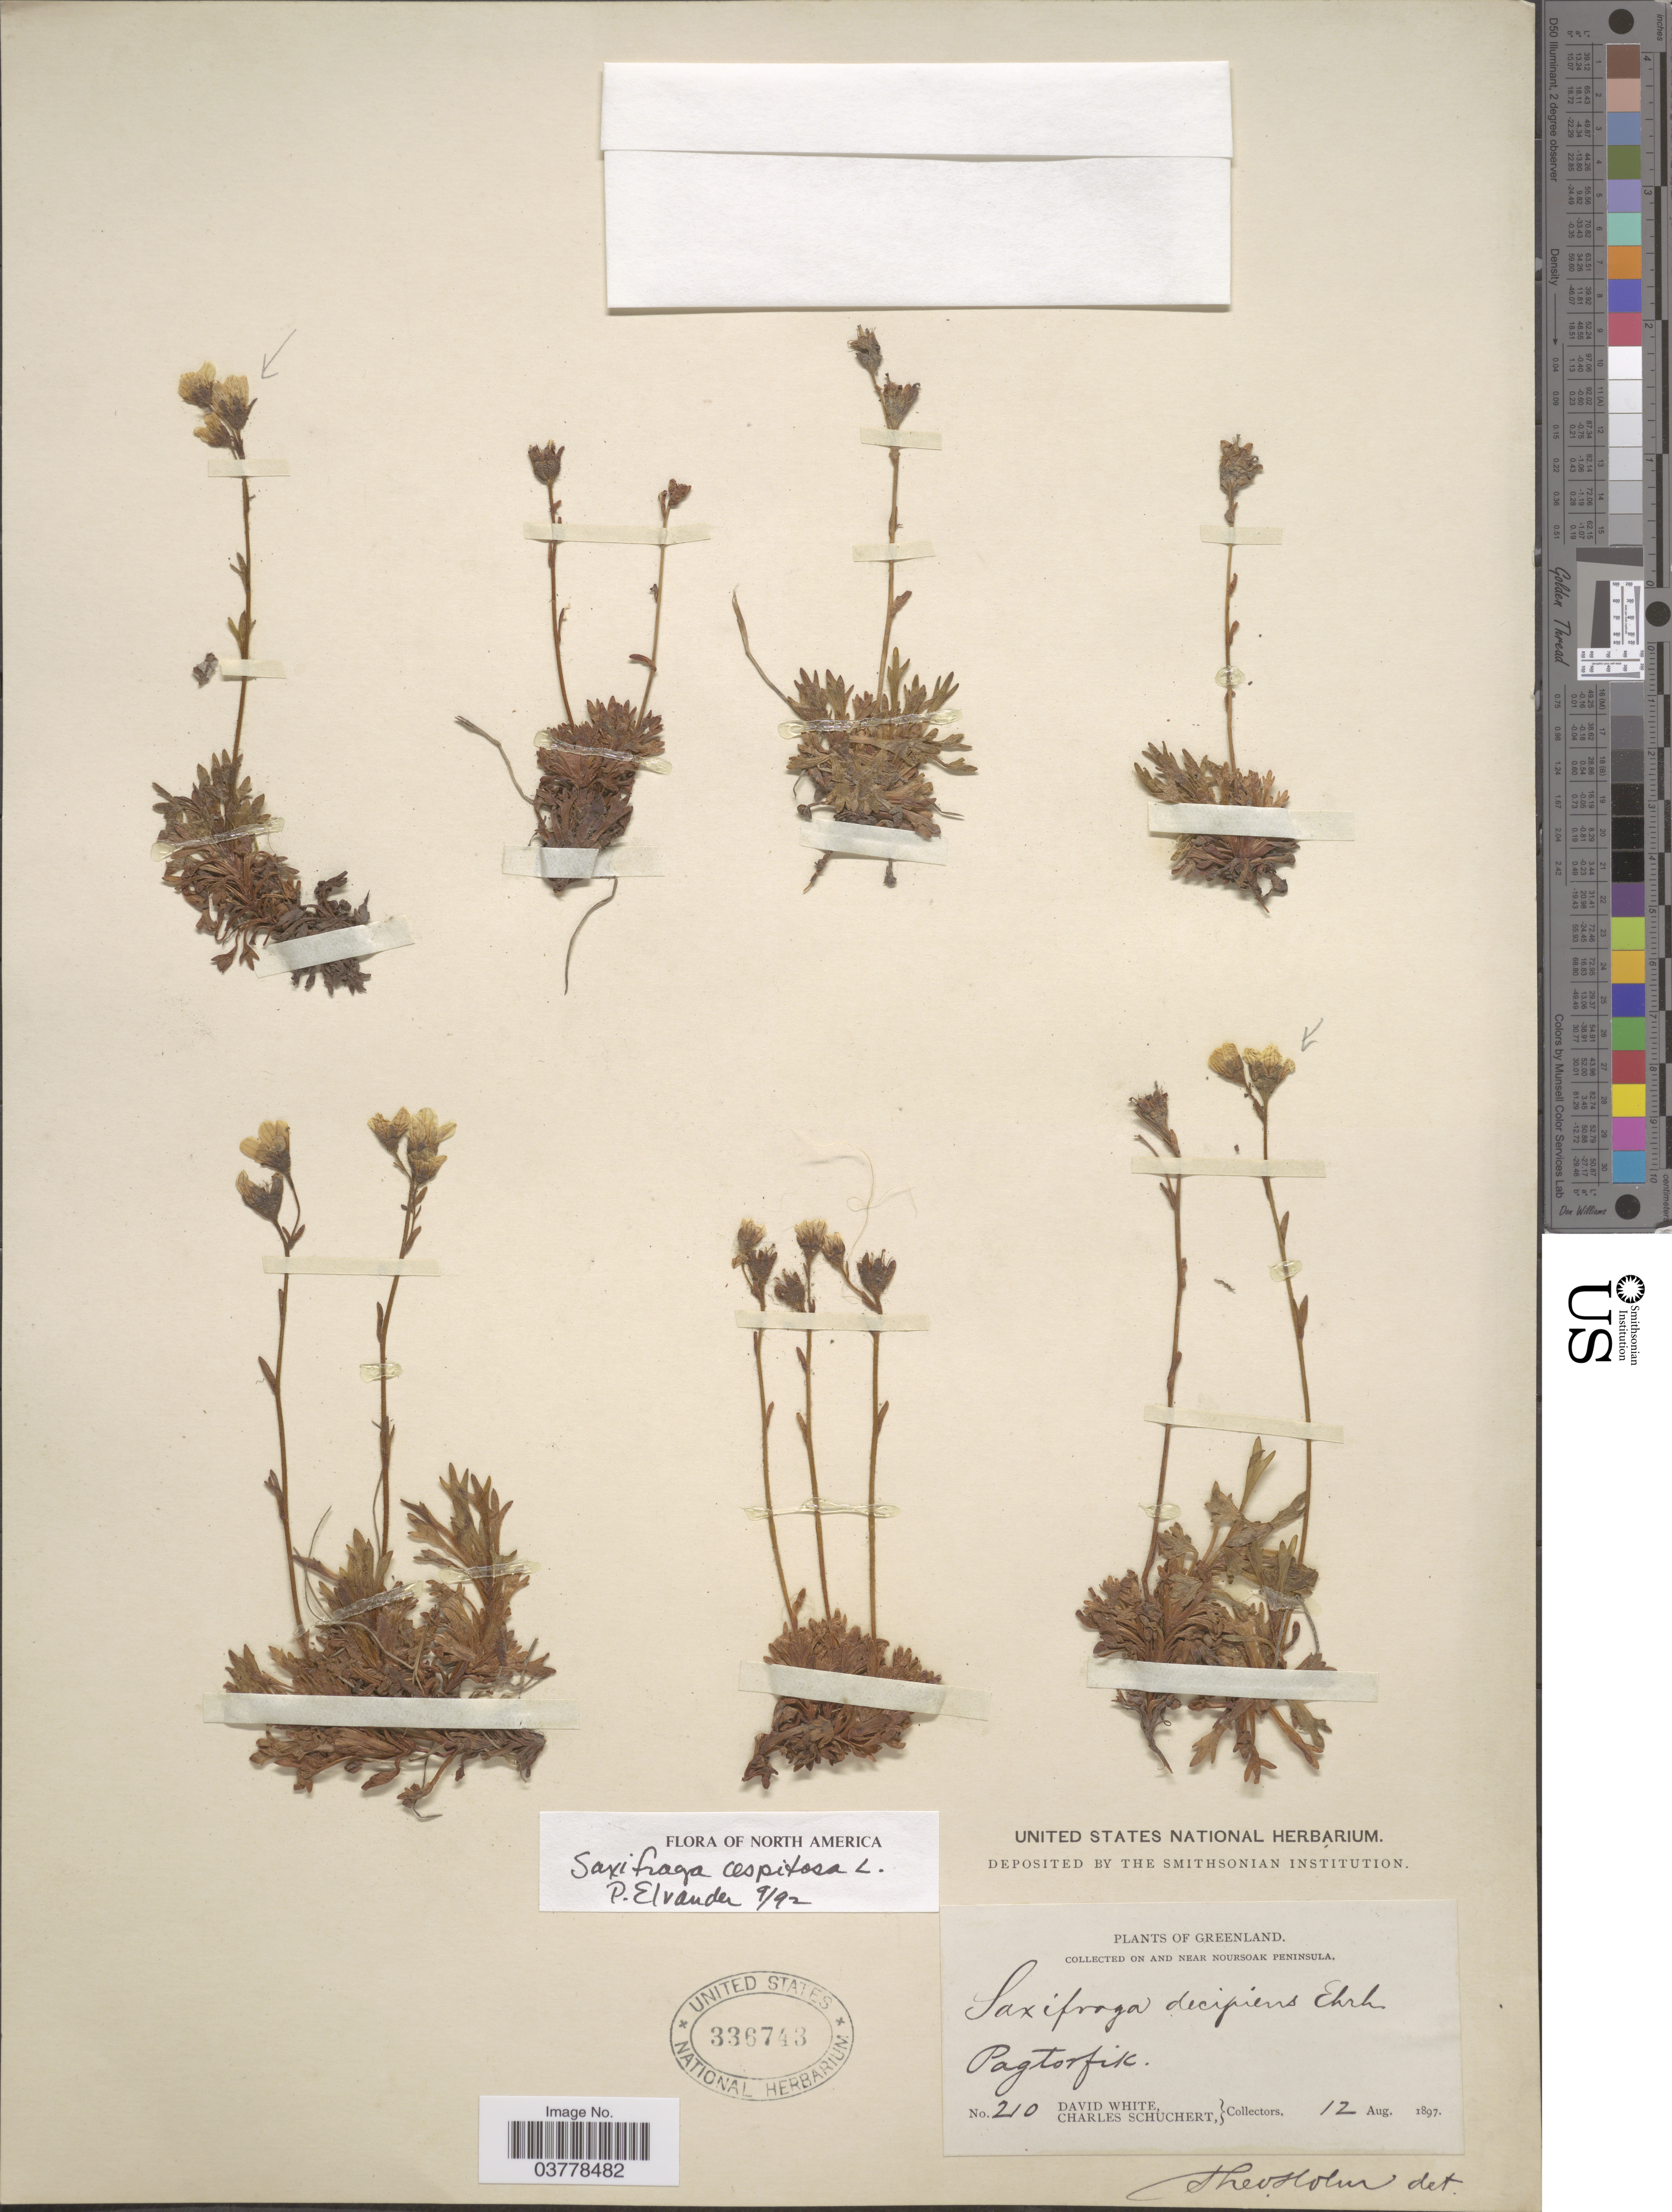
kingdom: Plantae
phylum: Tracheophyta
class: Magnoliopsida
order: Saxifragales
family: Saxifragaceae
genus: Saxifraga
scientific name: Saxifraga caespitosa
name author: L.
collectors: D. White & C. Schuchert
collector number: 210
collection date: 1897-08-12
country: Greenland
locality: On and near Noursoak Peninsula. Pagtorfik.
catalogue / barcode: US 336743